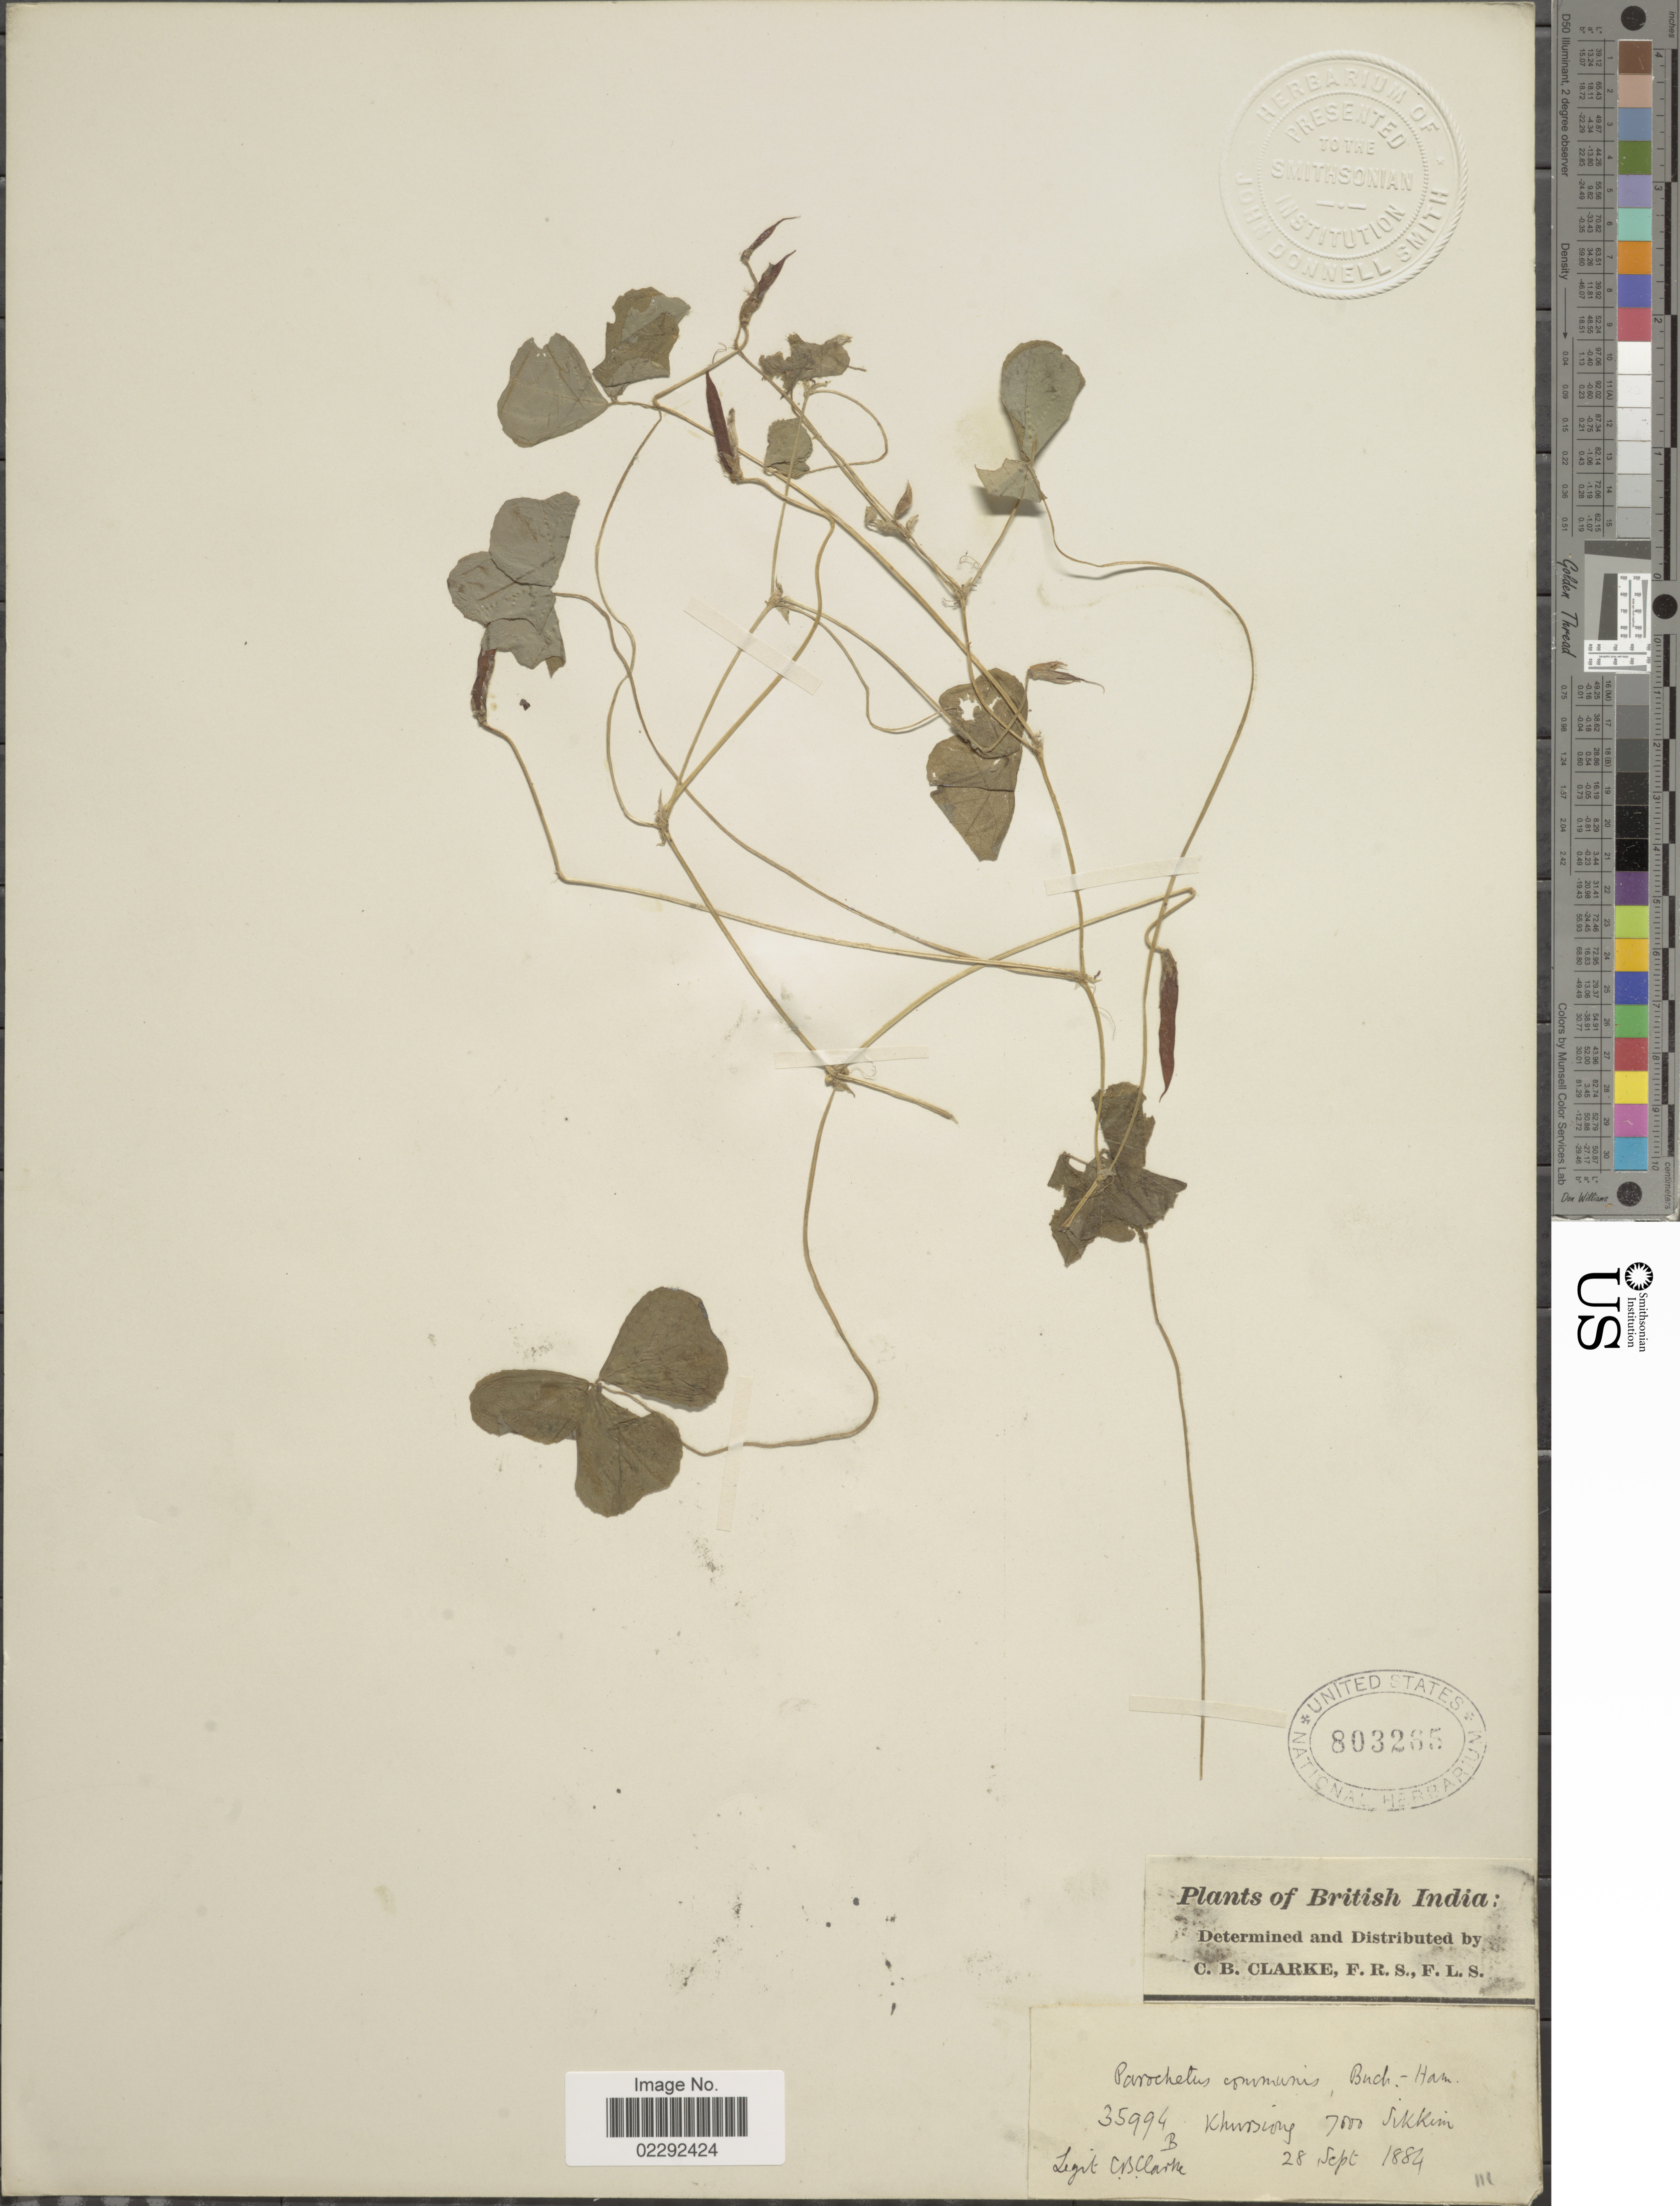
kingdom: Plantae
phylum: Tracheophyta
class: Magnoliopsida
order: Fabales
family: Fabaceae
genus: Parochetus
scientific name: Parochetus communis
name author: Buch.-Ham. ex D. Don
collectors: C. B. Clarke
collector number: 35994B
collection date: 1884-09-28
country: India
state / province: Sikkim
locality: Khursiong, British India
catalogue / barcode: US 803265